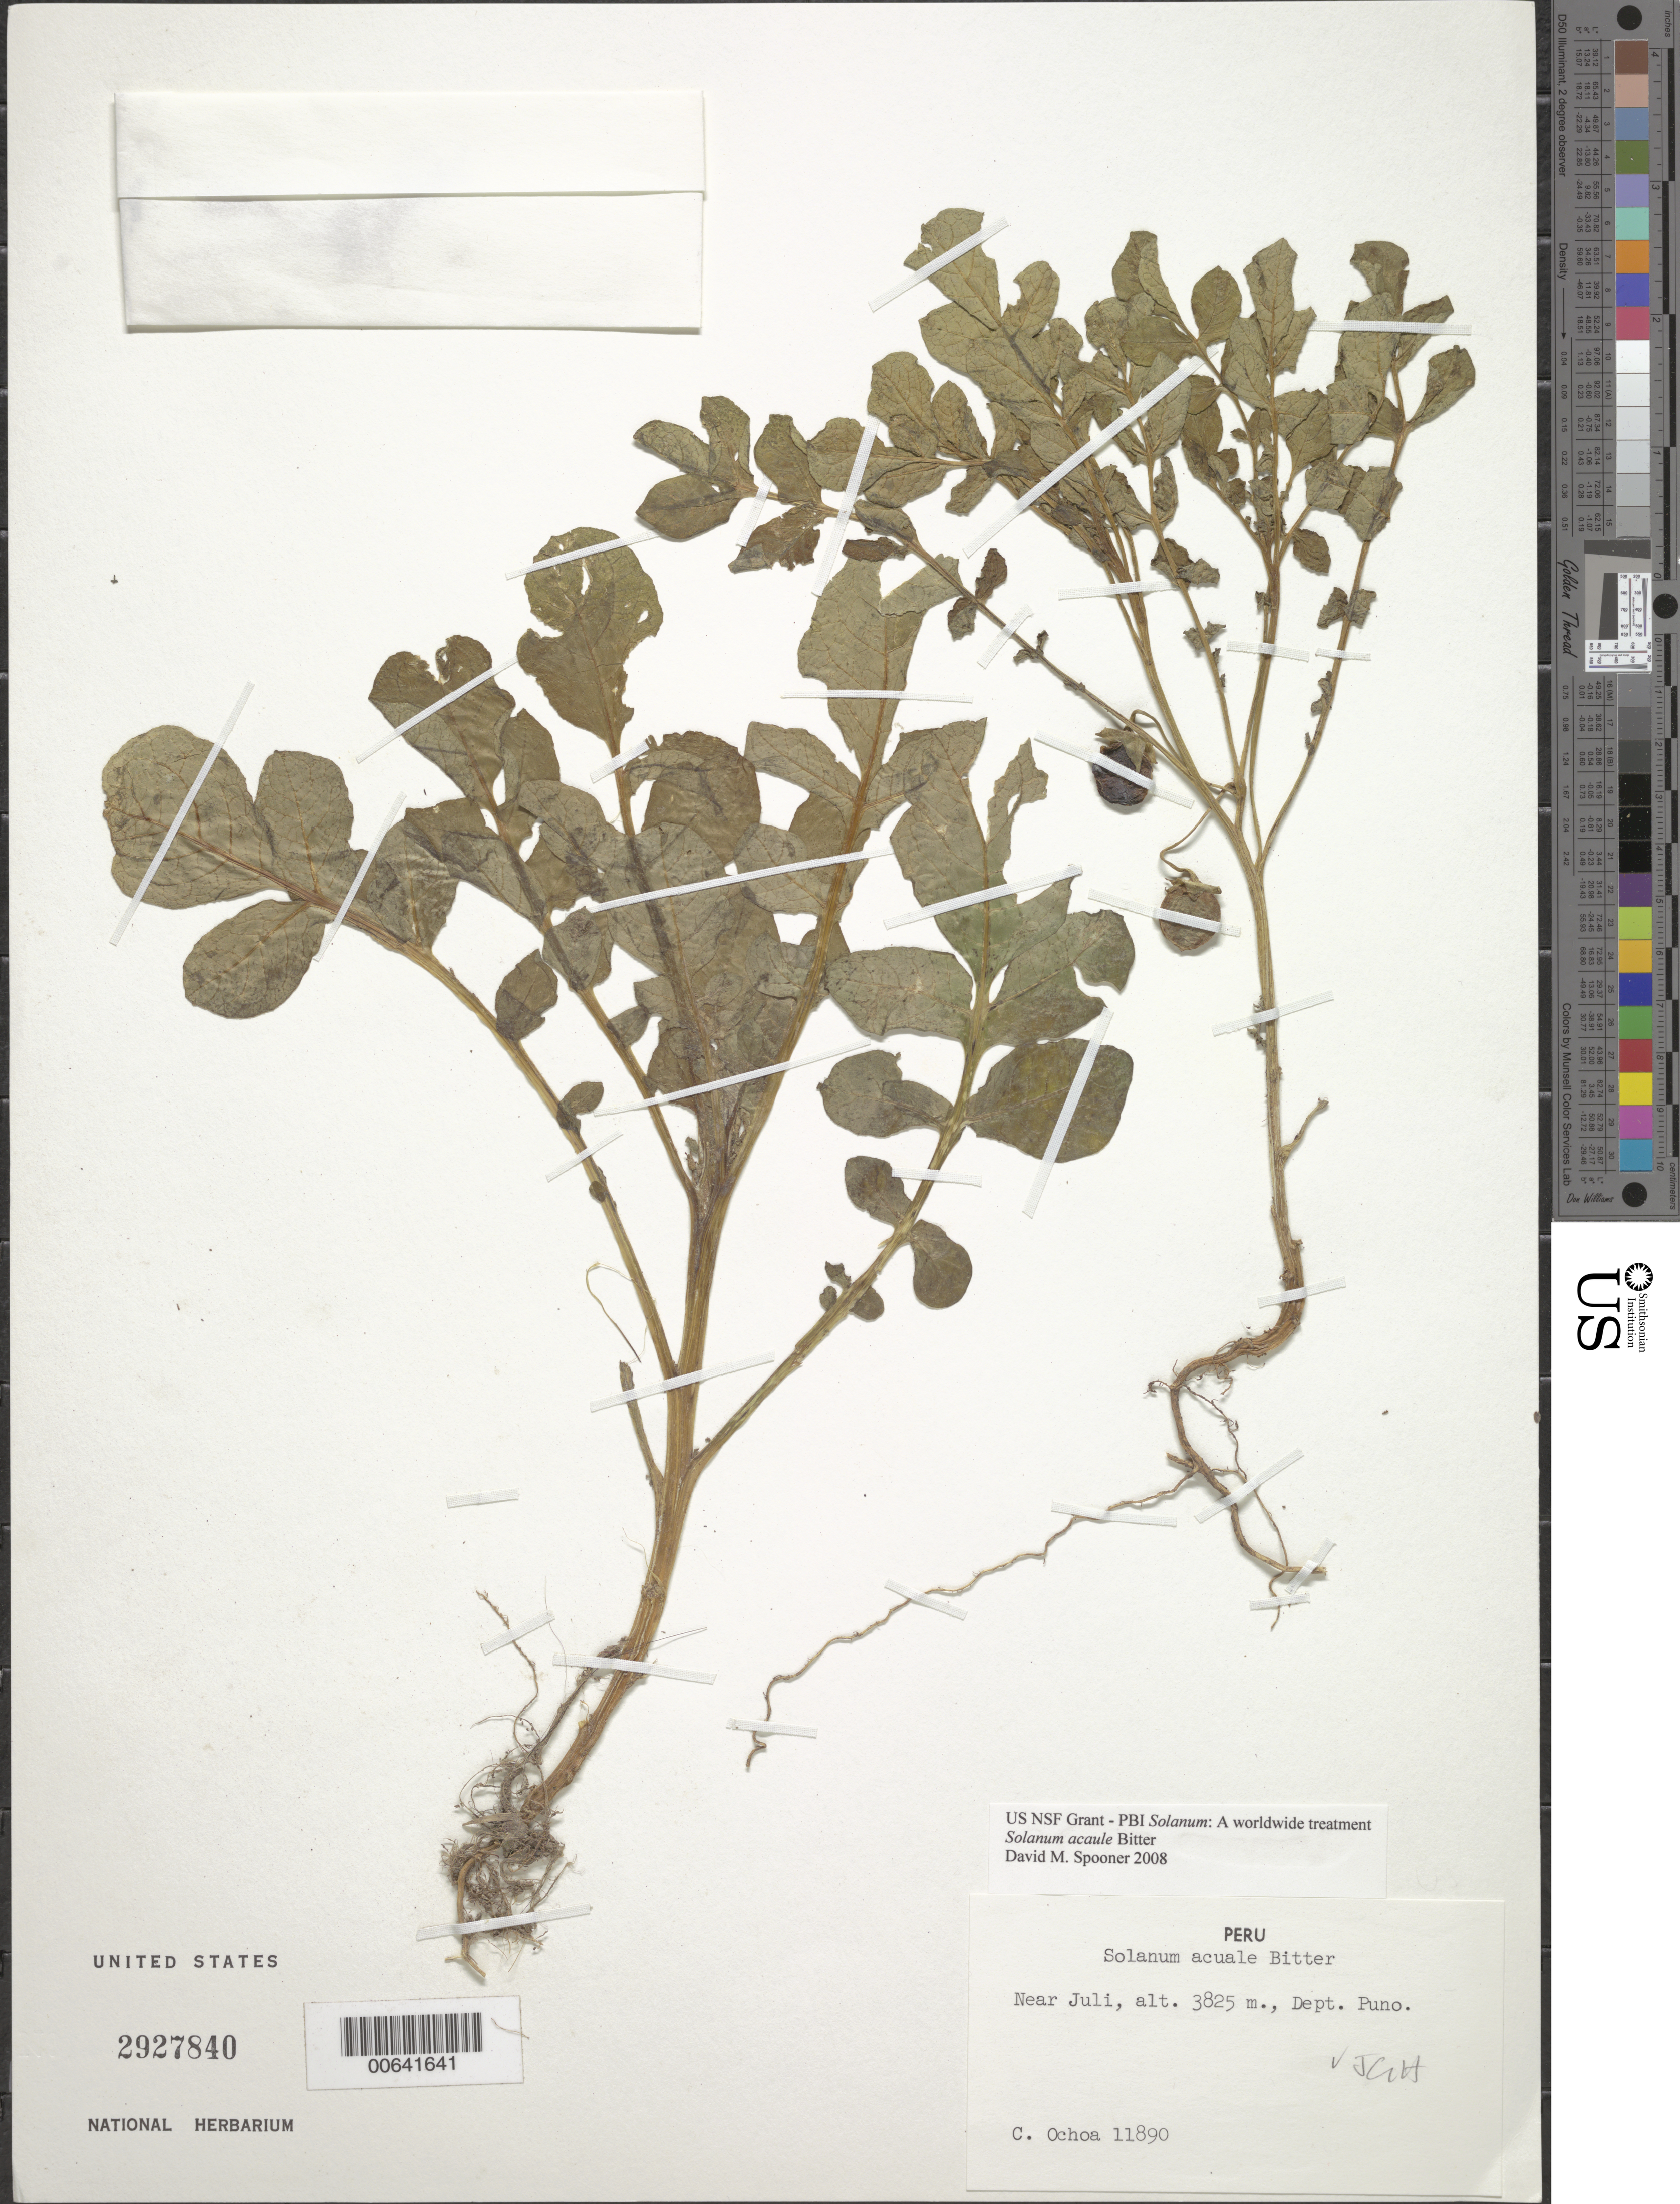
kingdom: Plantae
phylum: Tracheophyta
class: Magnoliopsida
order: Solanales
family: Solanaceae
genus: Solanum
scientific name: Solanum acaule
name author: Bitter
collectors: C. Ochoa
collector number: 11890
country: Peru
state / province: Puno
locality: Near Juli, Dept. Puno.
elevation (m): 3825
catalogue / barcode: US 2927840